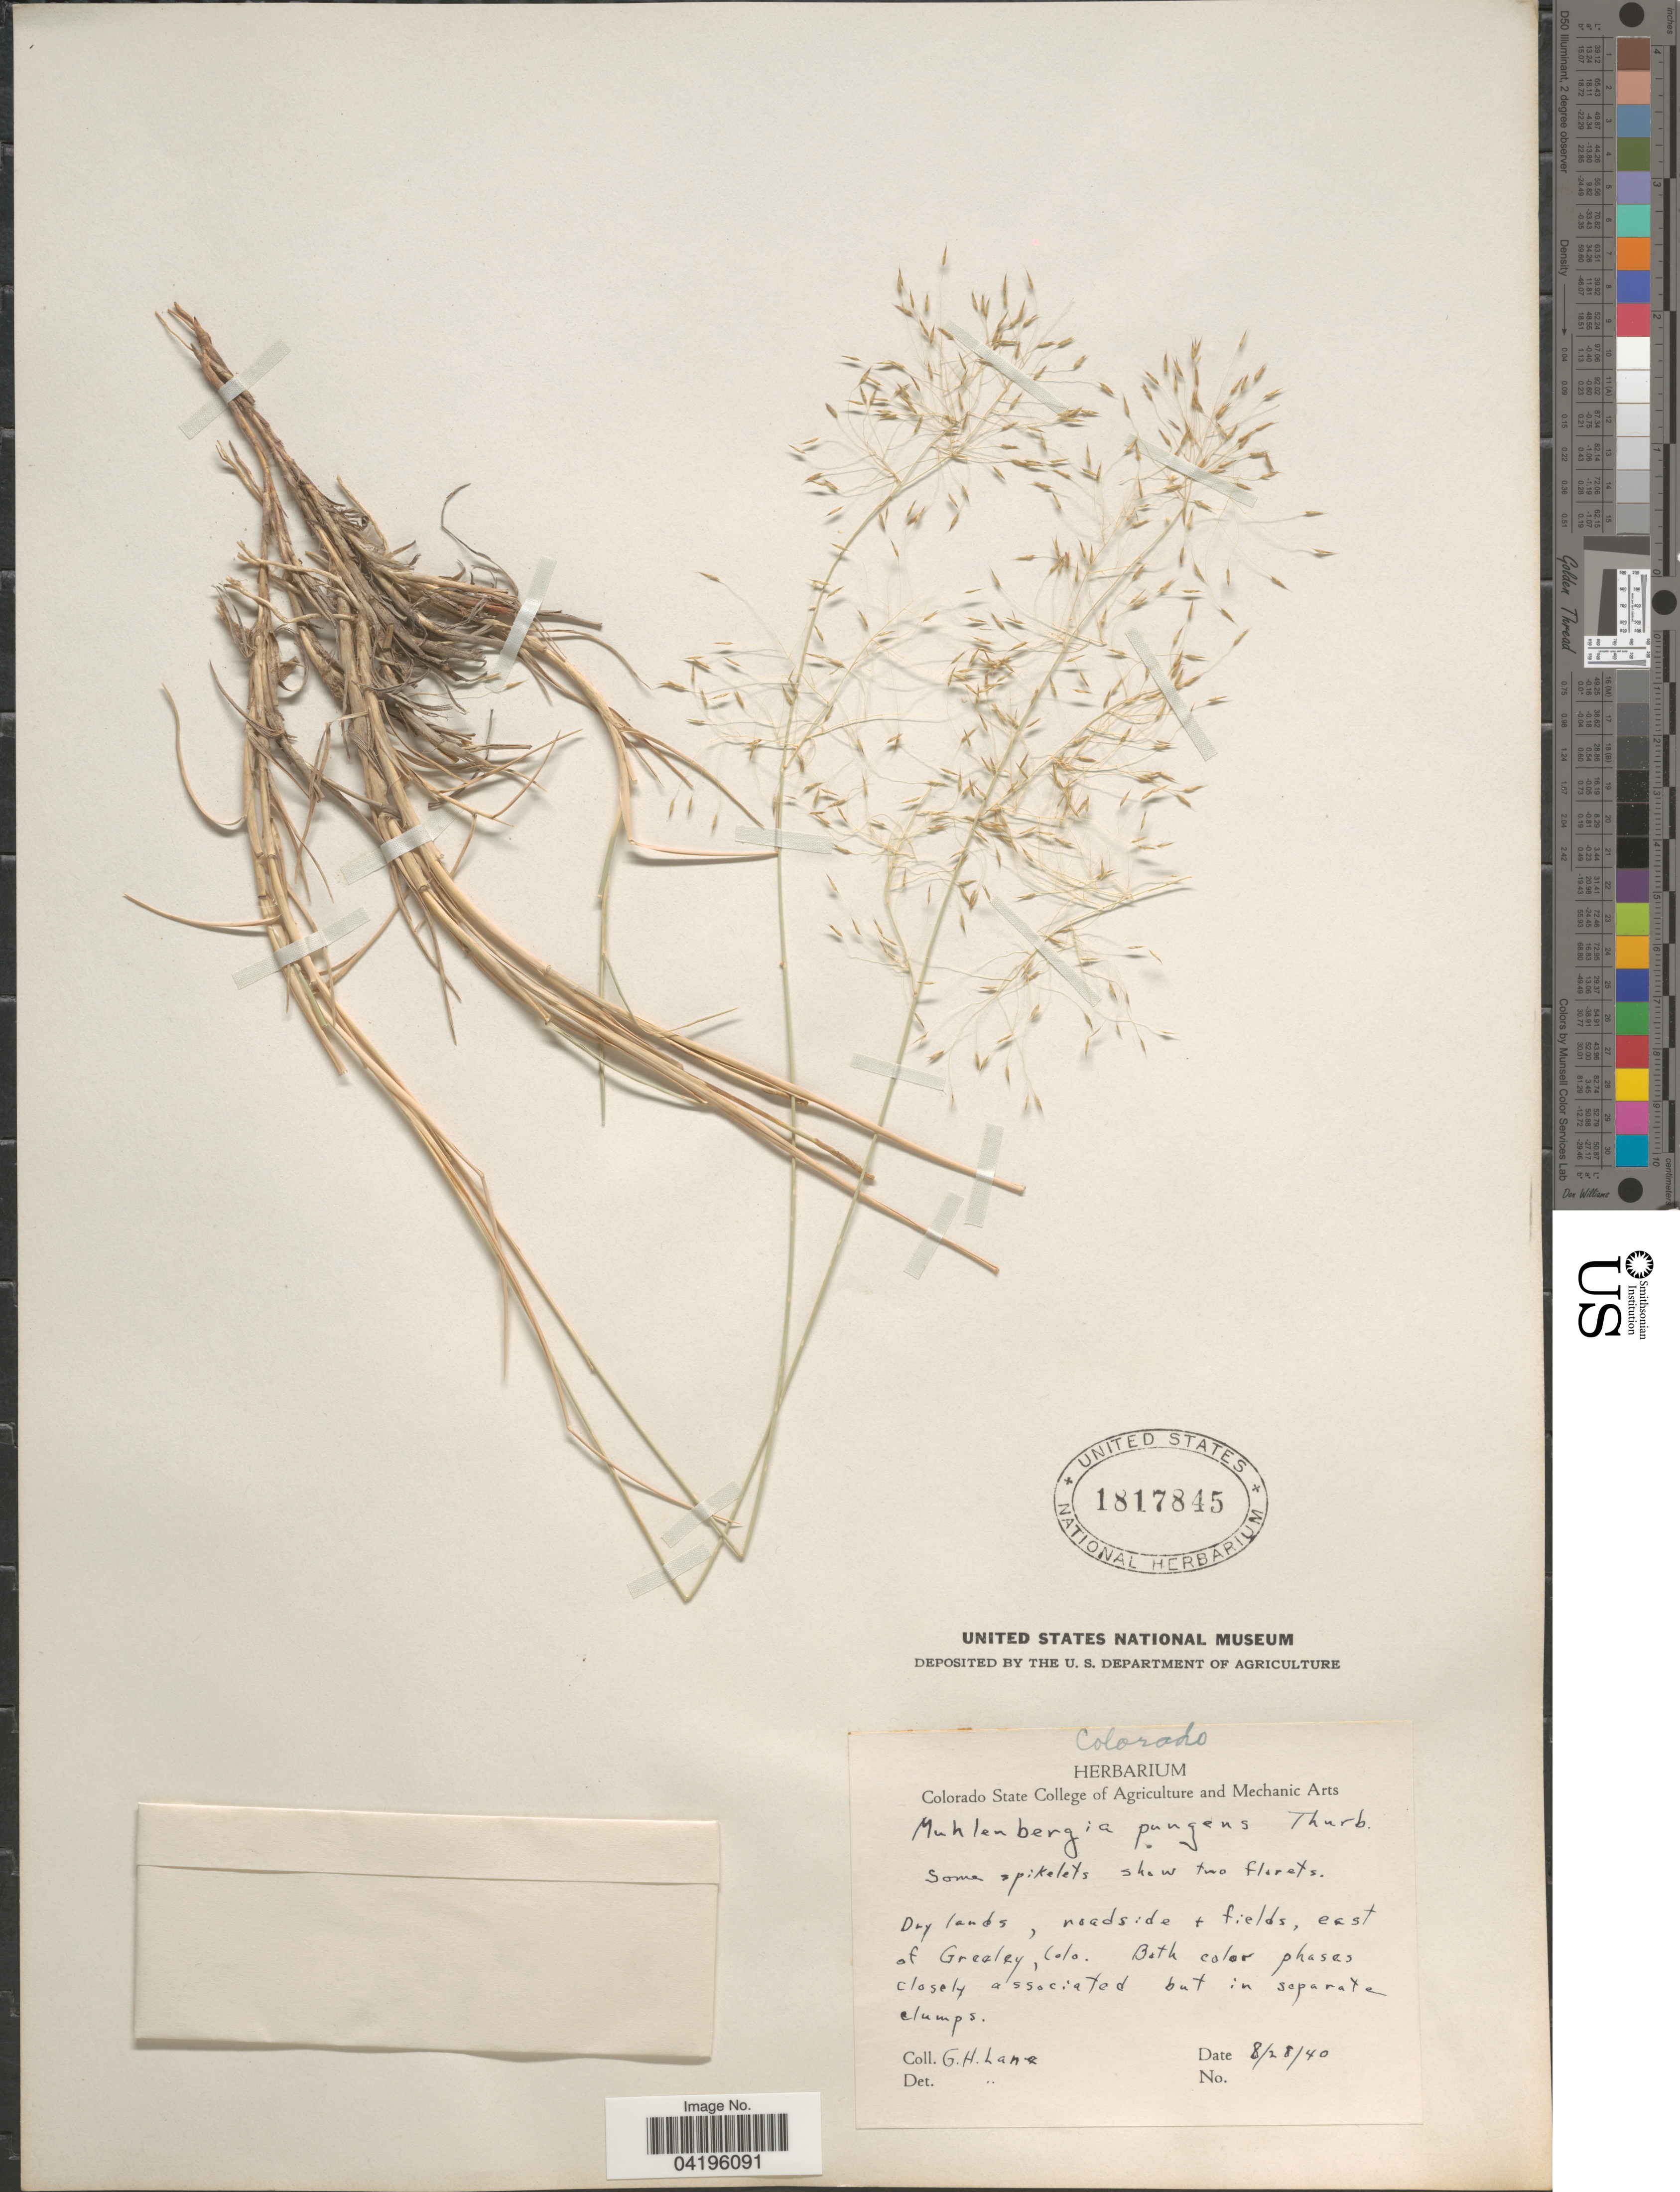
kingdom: Plantae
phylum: Tracheophyta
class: Liliopsida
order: Poales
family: Poaceae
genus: Muhlenbergia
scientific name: Muhlenbergia pungens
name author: Thurb. ex A. Gray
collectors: G. Lane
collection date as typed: Transcribed d/m/y: 28/8/40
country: United States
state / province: Colorado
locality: East of Greeley.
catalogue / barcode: US 1817845